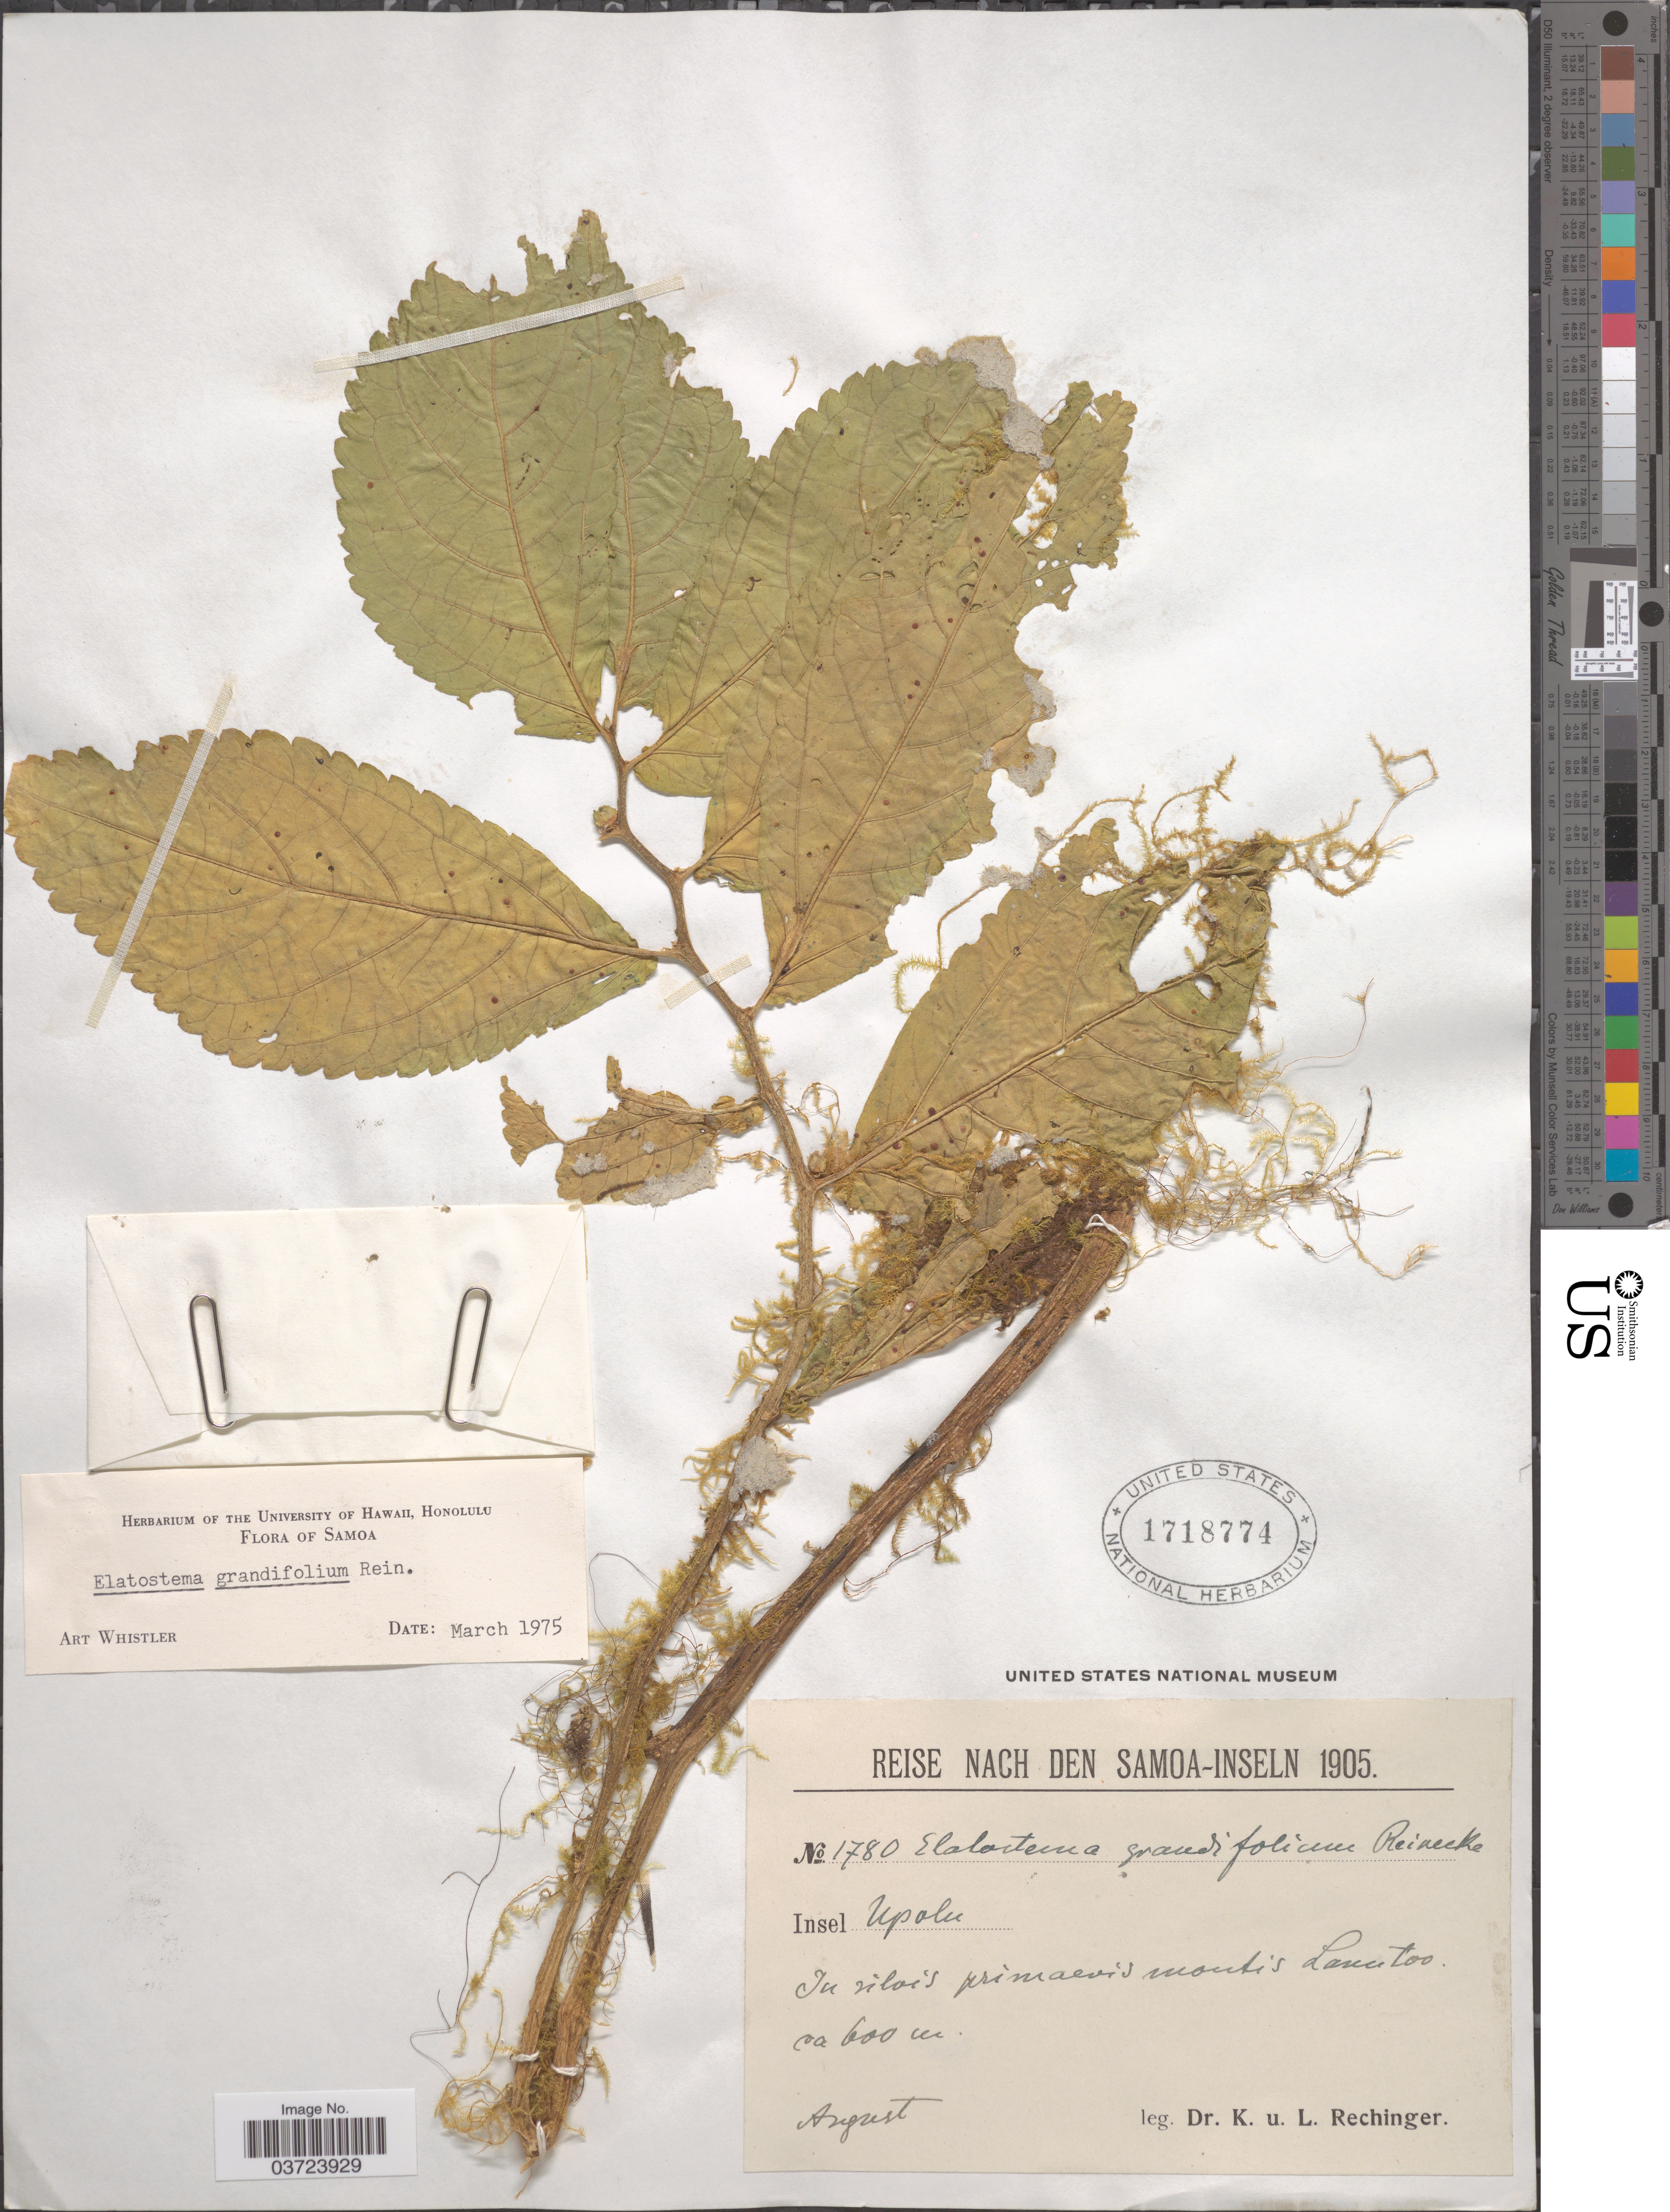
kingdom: Plantae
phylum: Tracheophyta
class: Magnoliopsida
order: Rosales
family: Urticaceae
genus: Elatostema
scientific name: Elatostema grandifolium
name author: Reinecke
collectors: K. Rechinger & L. Rechinger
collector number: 1780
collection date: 1905-08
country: Samoa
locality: Reise Nach Den Samoa-Inseln. Insel Upolu. In silvis primaevis montis Lanutoo.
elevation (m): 600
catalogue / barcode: US 1718774